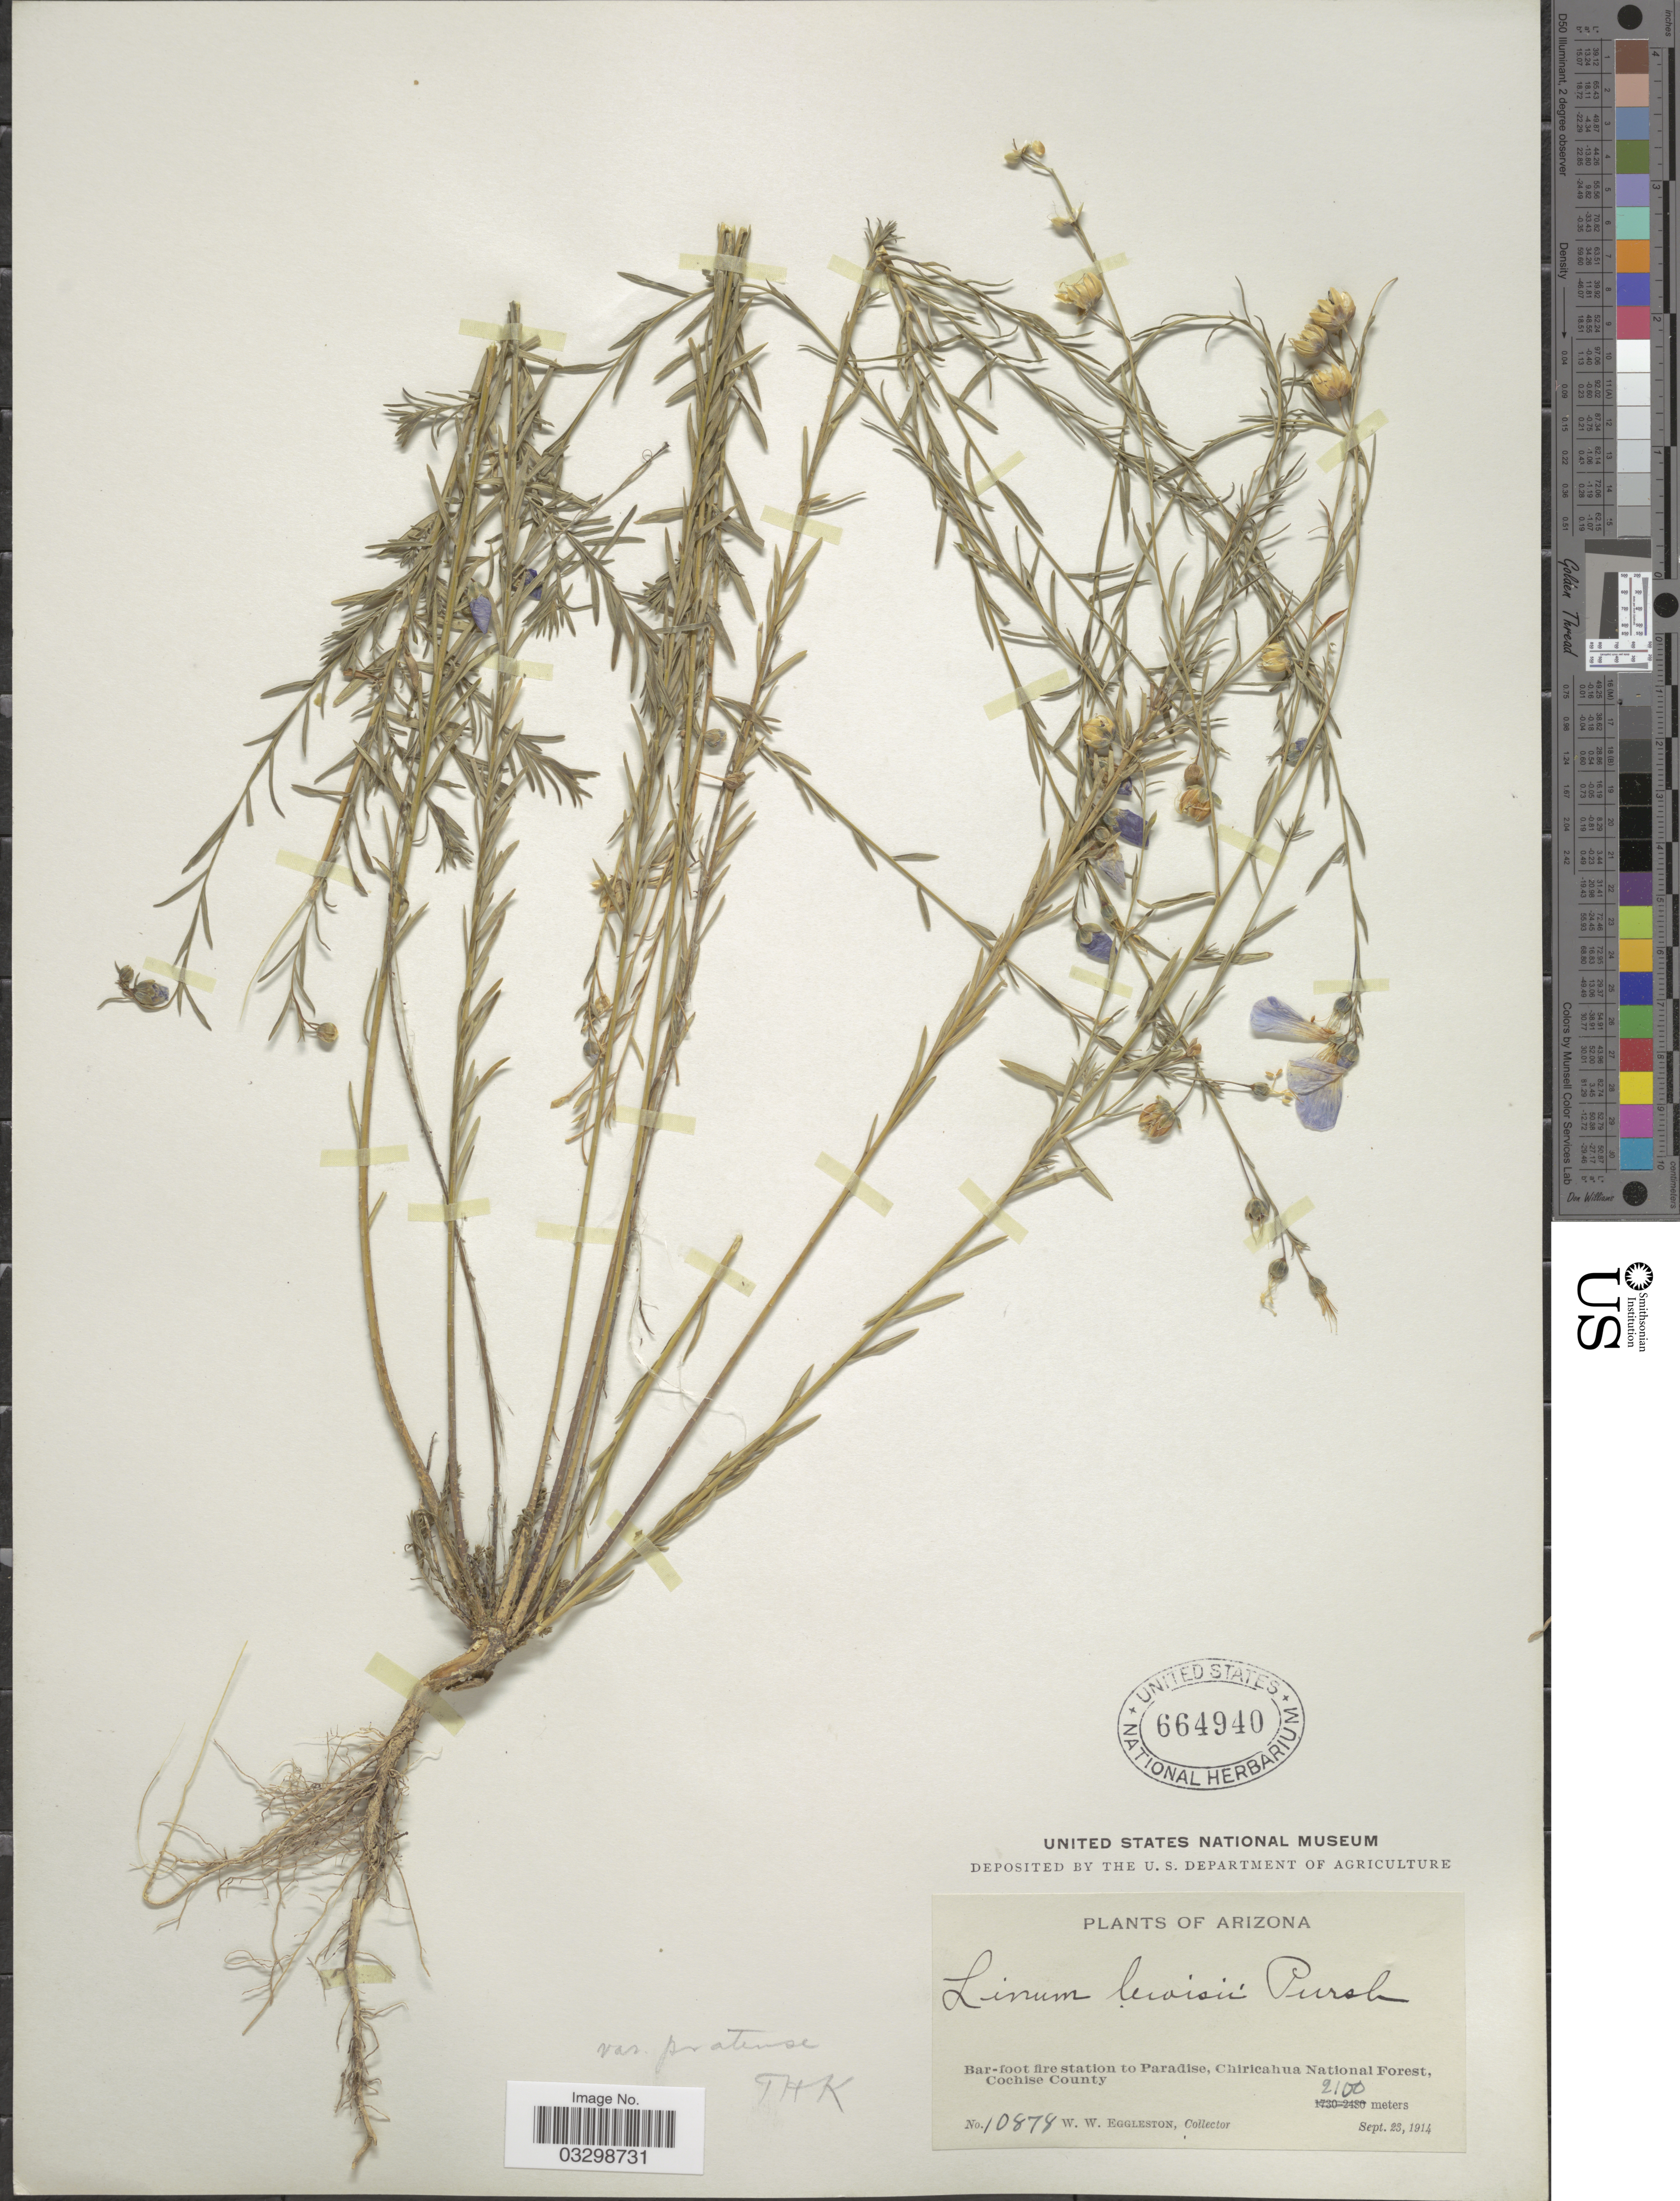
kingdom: Plantae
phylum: Tracheophyta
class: Magnoliopsida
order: Malpighiales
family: Linaceae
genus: Linum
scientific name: Linum lewisii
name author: Pursh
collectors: W. W. Eggleston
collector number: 10878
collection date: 1914-09-23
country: United States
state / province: Arizona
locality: Bar-foot fire station to Paradise, Chiricahua National Forest, Cochise County.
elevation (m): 2100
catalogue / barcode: US 664940